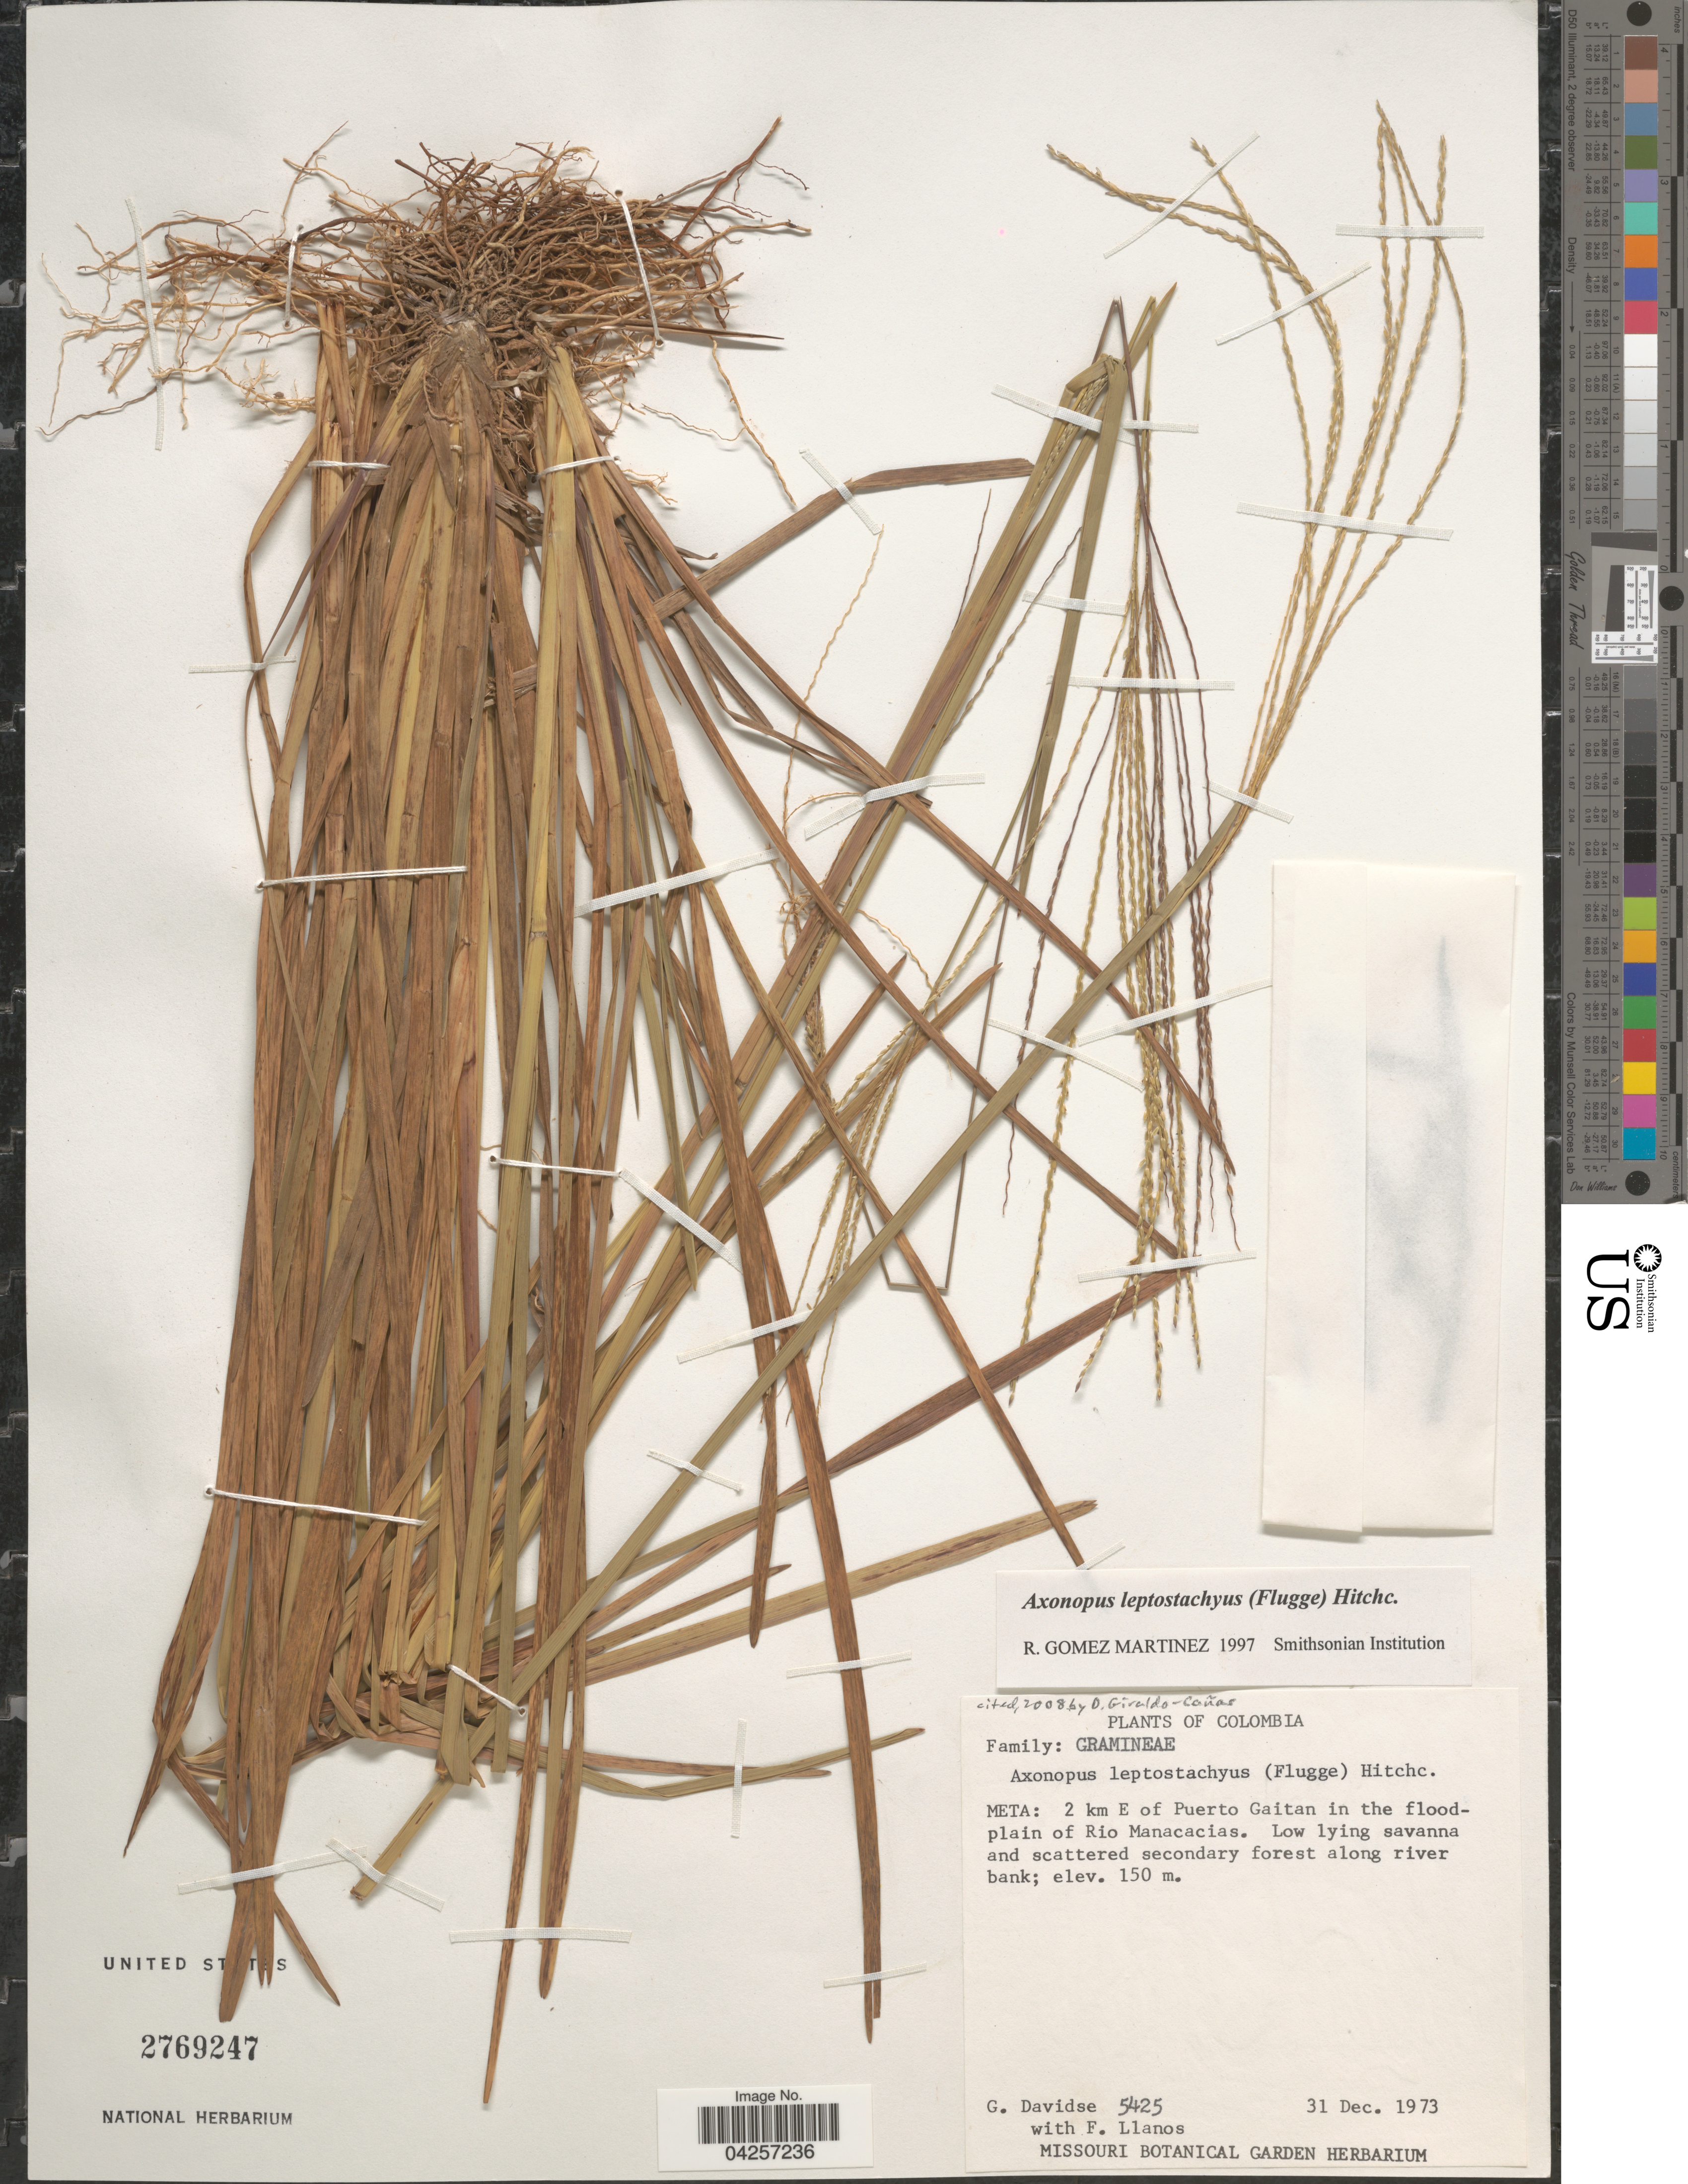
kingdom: Plantae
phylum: Tracheophyta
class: Liliopsida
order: Poales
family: Poaceae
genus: Axonopus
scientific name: Axonopus leptostachyus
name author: (Flüggé) Hitchc.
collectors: G. Davidse & F. Llanos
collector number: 5425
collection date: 1973-12-31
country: Colombia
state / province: Meta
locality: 2 km E of Puerto Gaitan in the floodplain of Rio Manacacias.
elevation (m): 150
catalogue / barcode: US 2769247